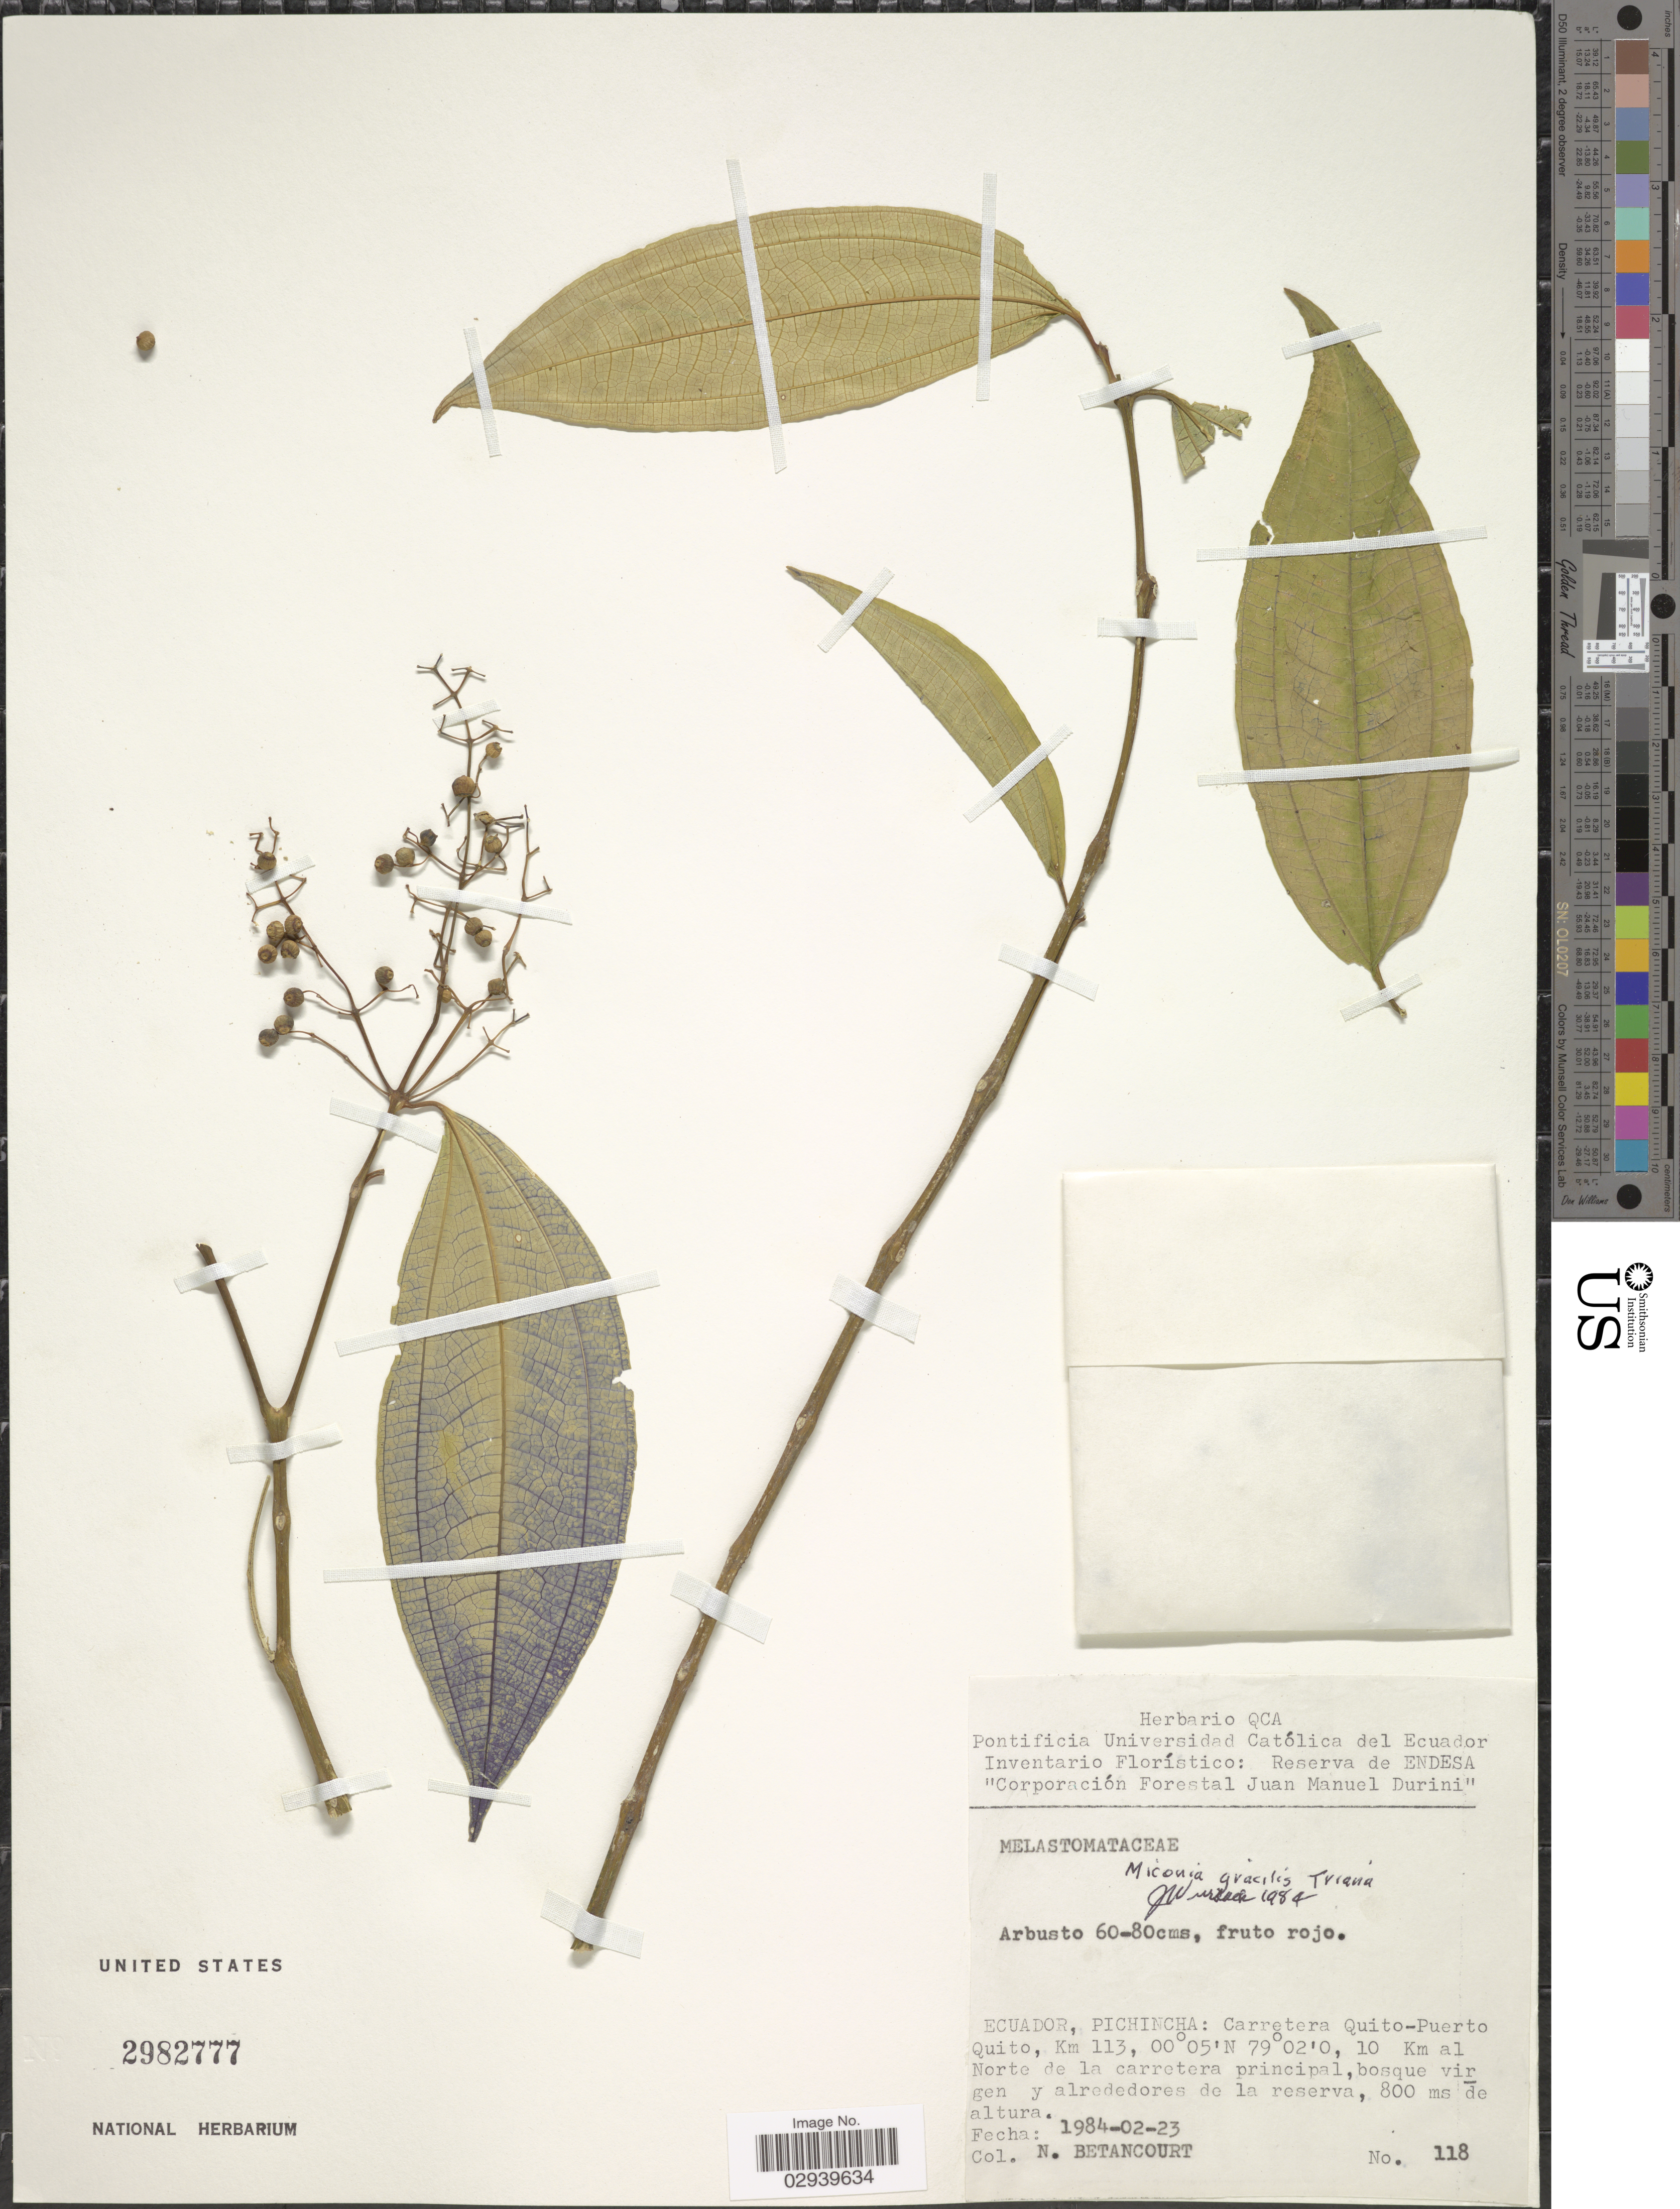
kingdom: Plantae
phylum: Tracheophyta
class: Magnoliopsida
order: Myrtales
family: Melastomataceae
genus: Miconia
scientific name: Miconia gracilis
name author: Triana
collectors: N. Betancourt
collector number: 118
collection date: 1984-02-23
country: Ecuador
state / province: Pichincha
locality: Carretera Quito-Puerto Quito, Km 113.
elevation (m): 800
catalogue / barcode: US 2982777